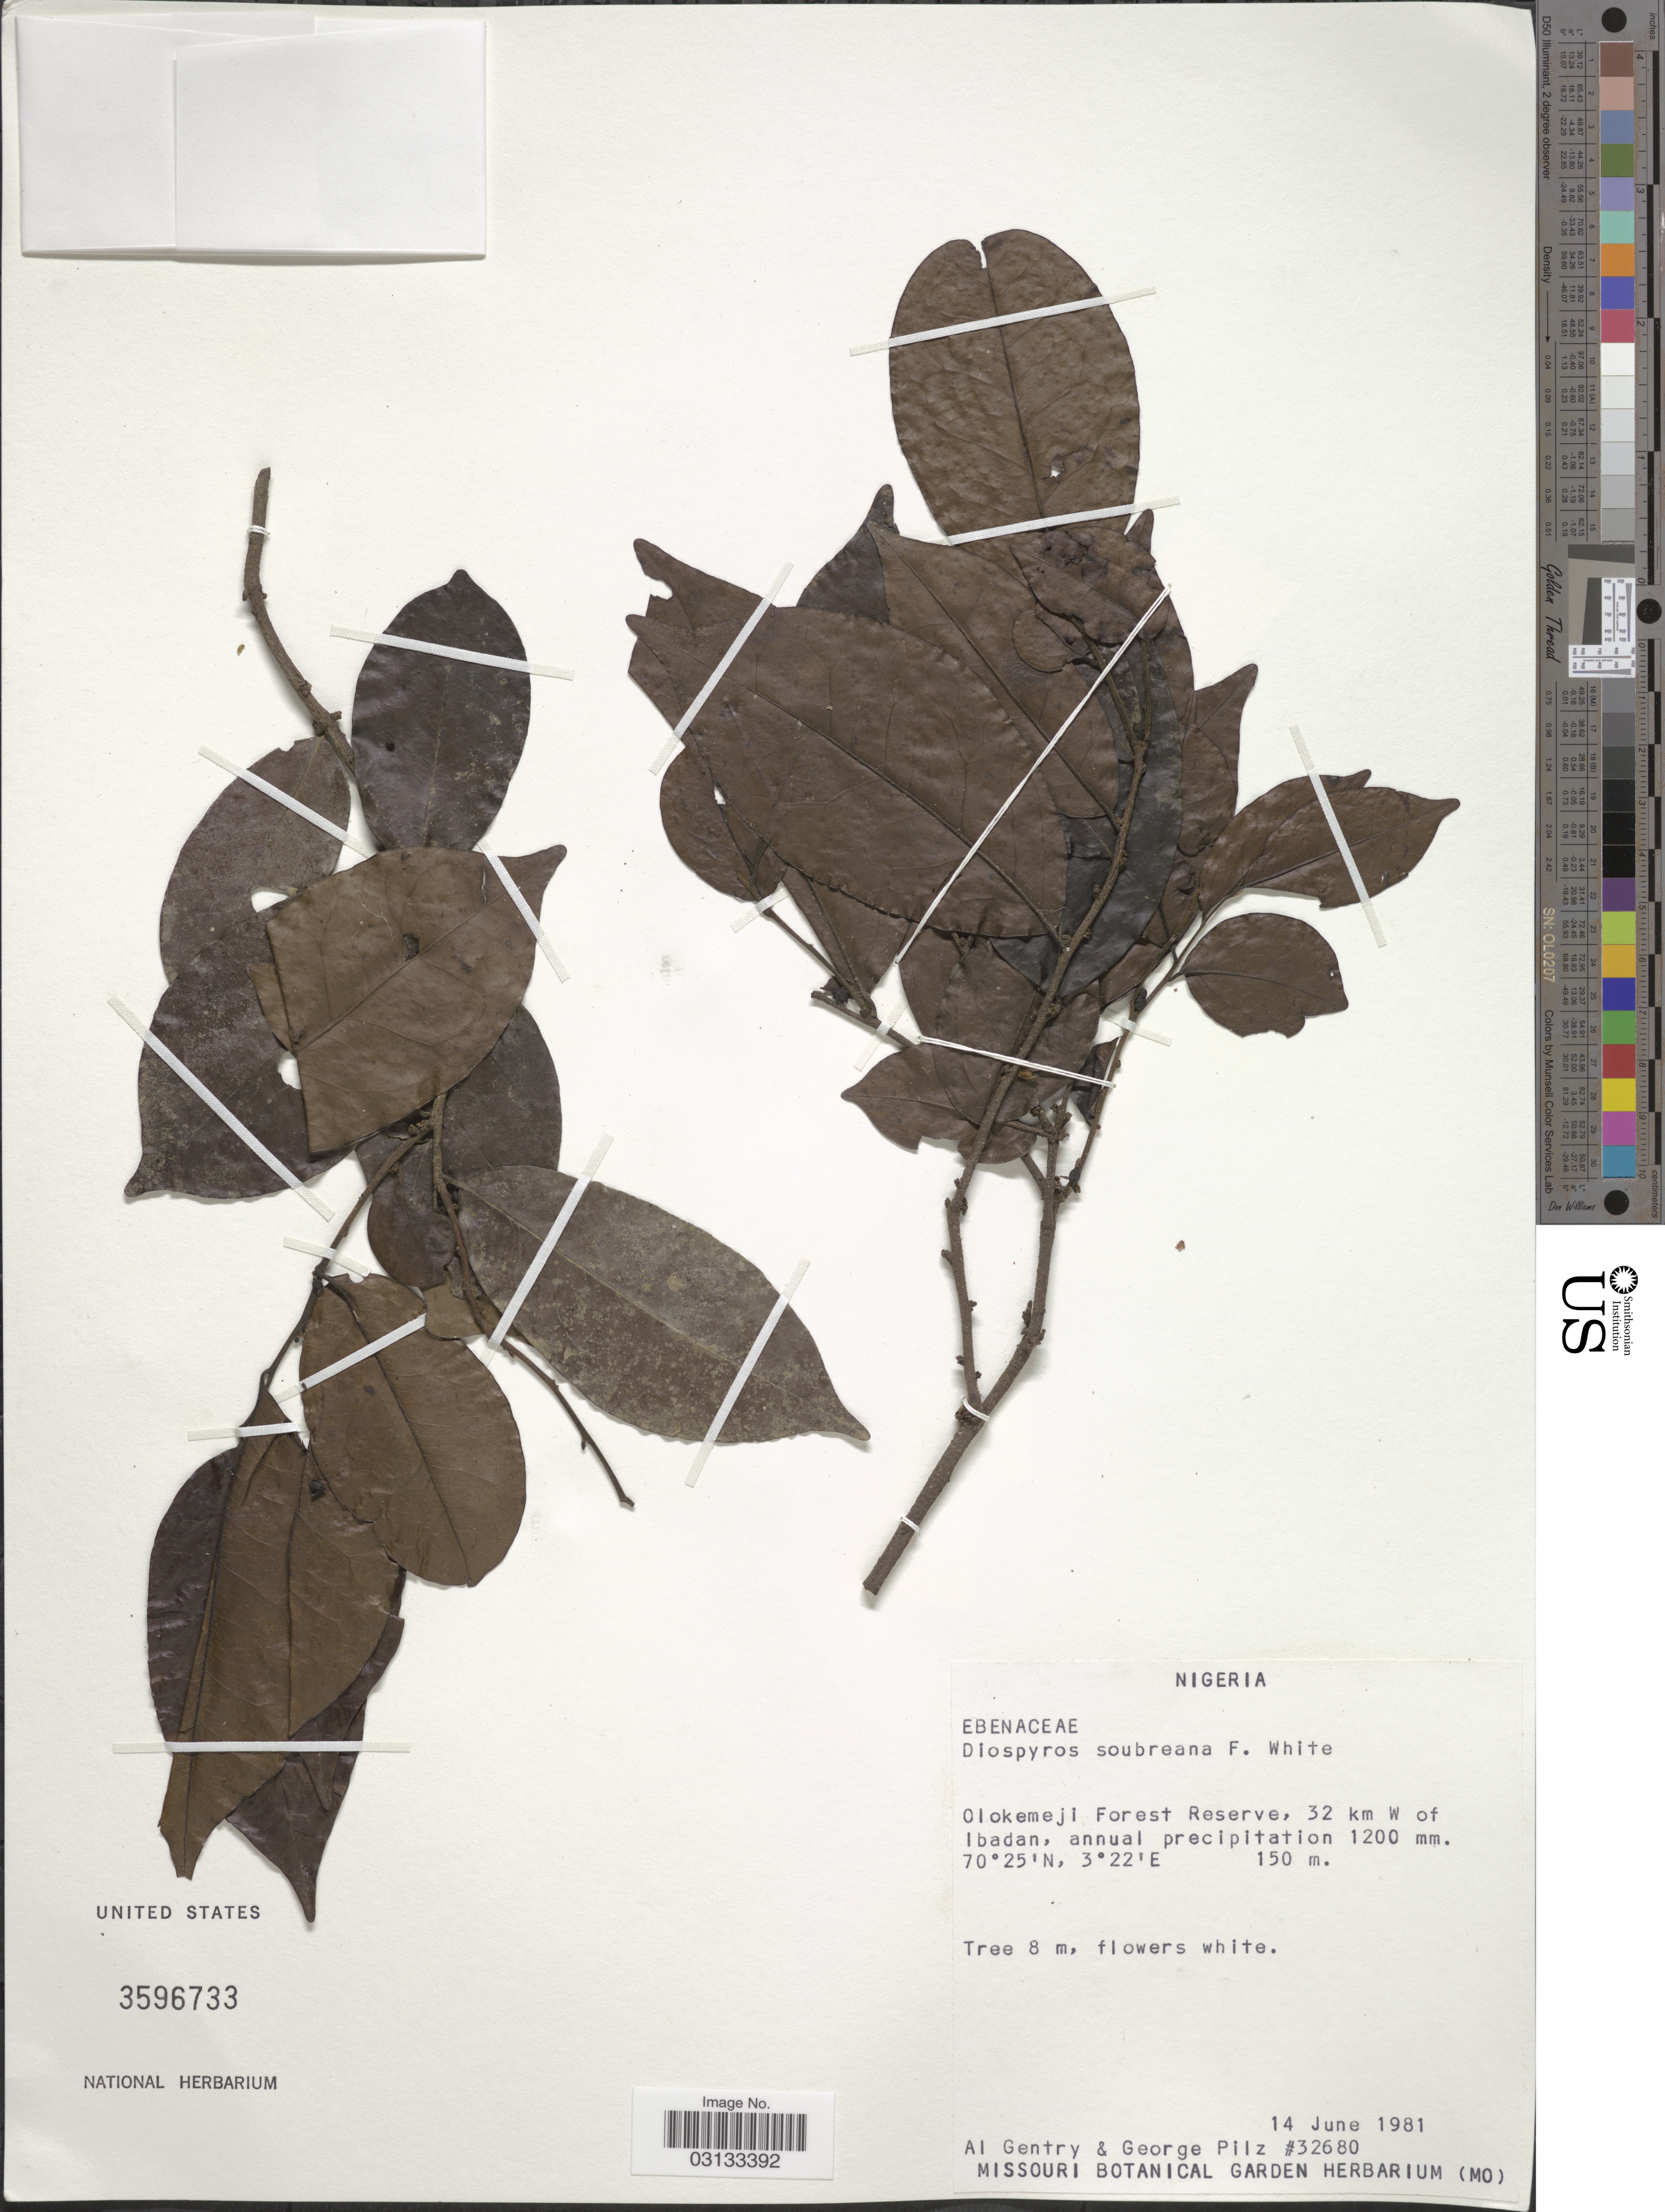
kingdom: Plantae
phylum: Tracheophyta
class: Magnoliopsida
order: Ericales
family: Ebenaceae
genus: Diospyros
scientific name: Diospyros soubreana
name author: F. White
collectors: A. H. Gentry & G. E. Pilz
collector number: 32680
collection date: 1981-06-14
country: Nigeria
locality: Olokemeji Forest Reserve, 32 km W of Ibadan.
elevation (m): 150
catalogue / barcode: US 3596733